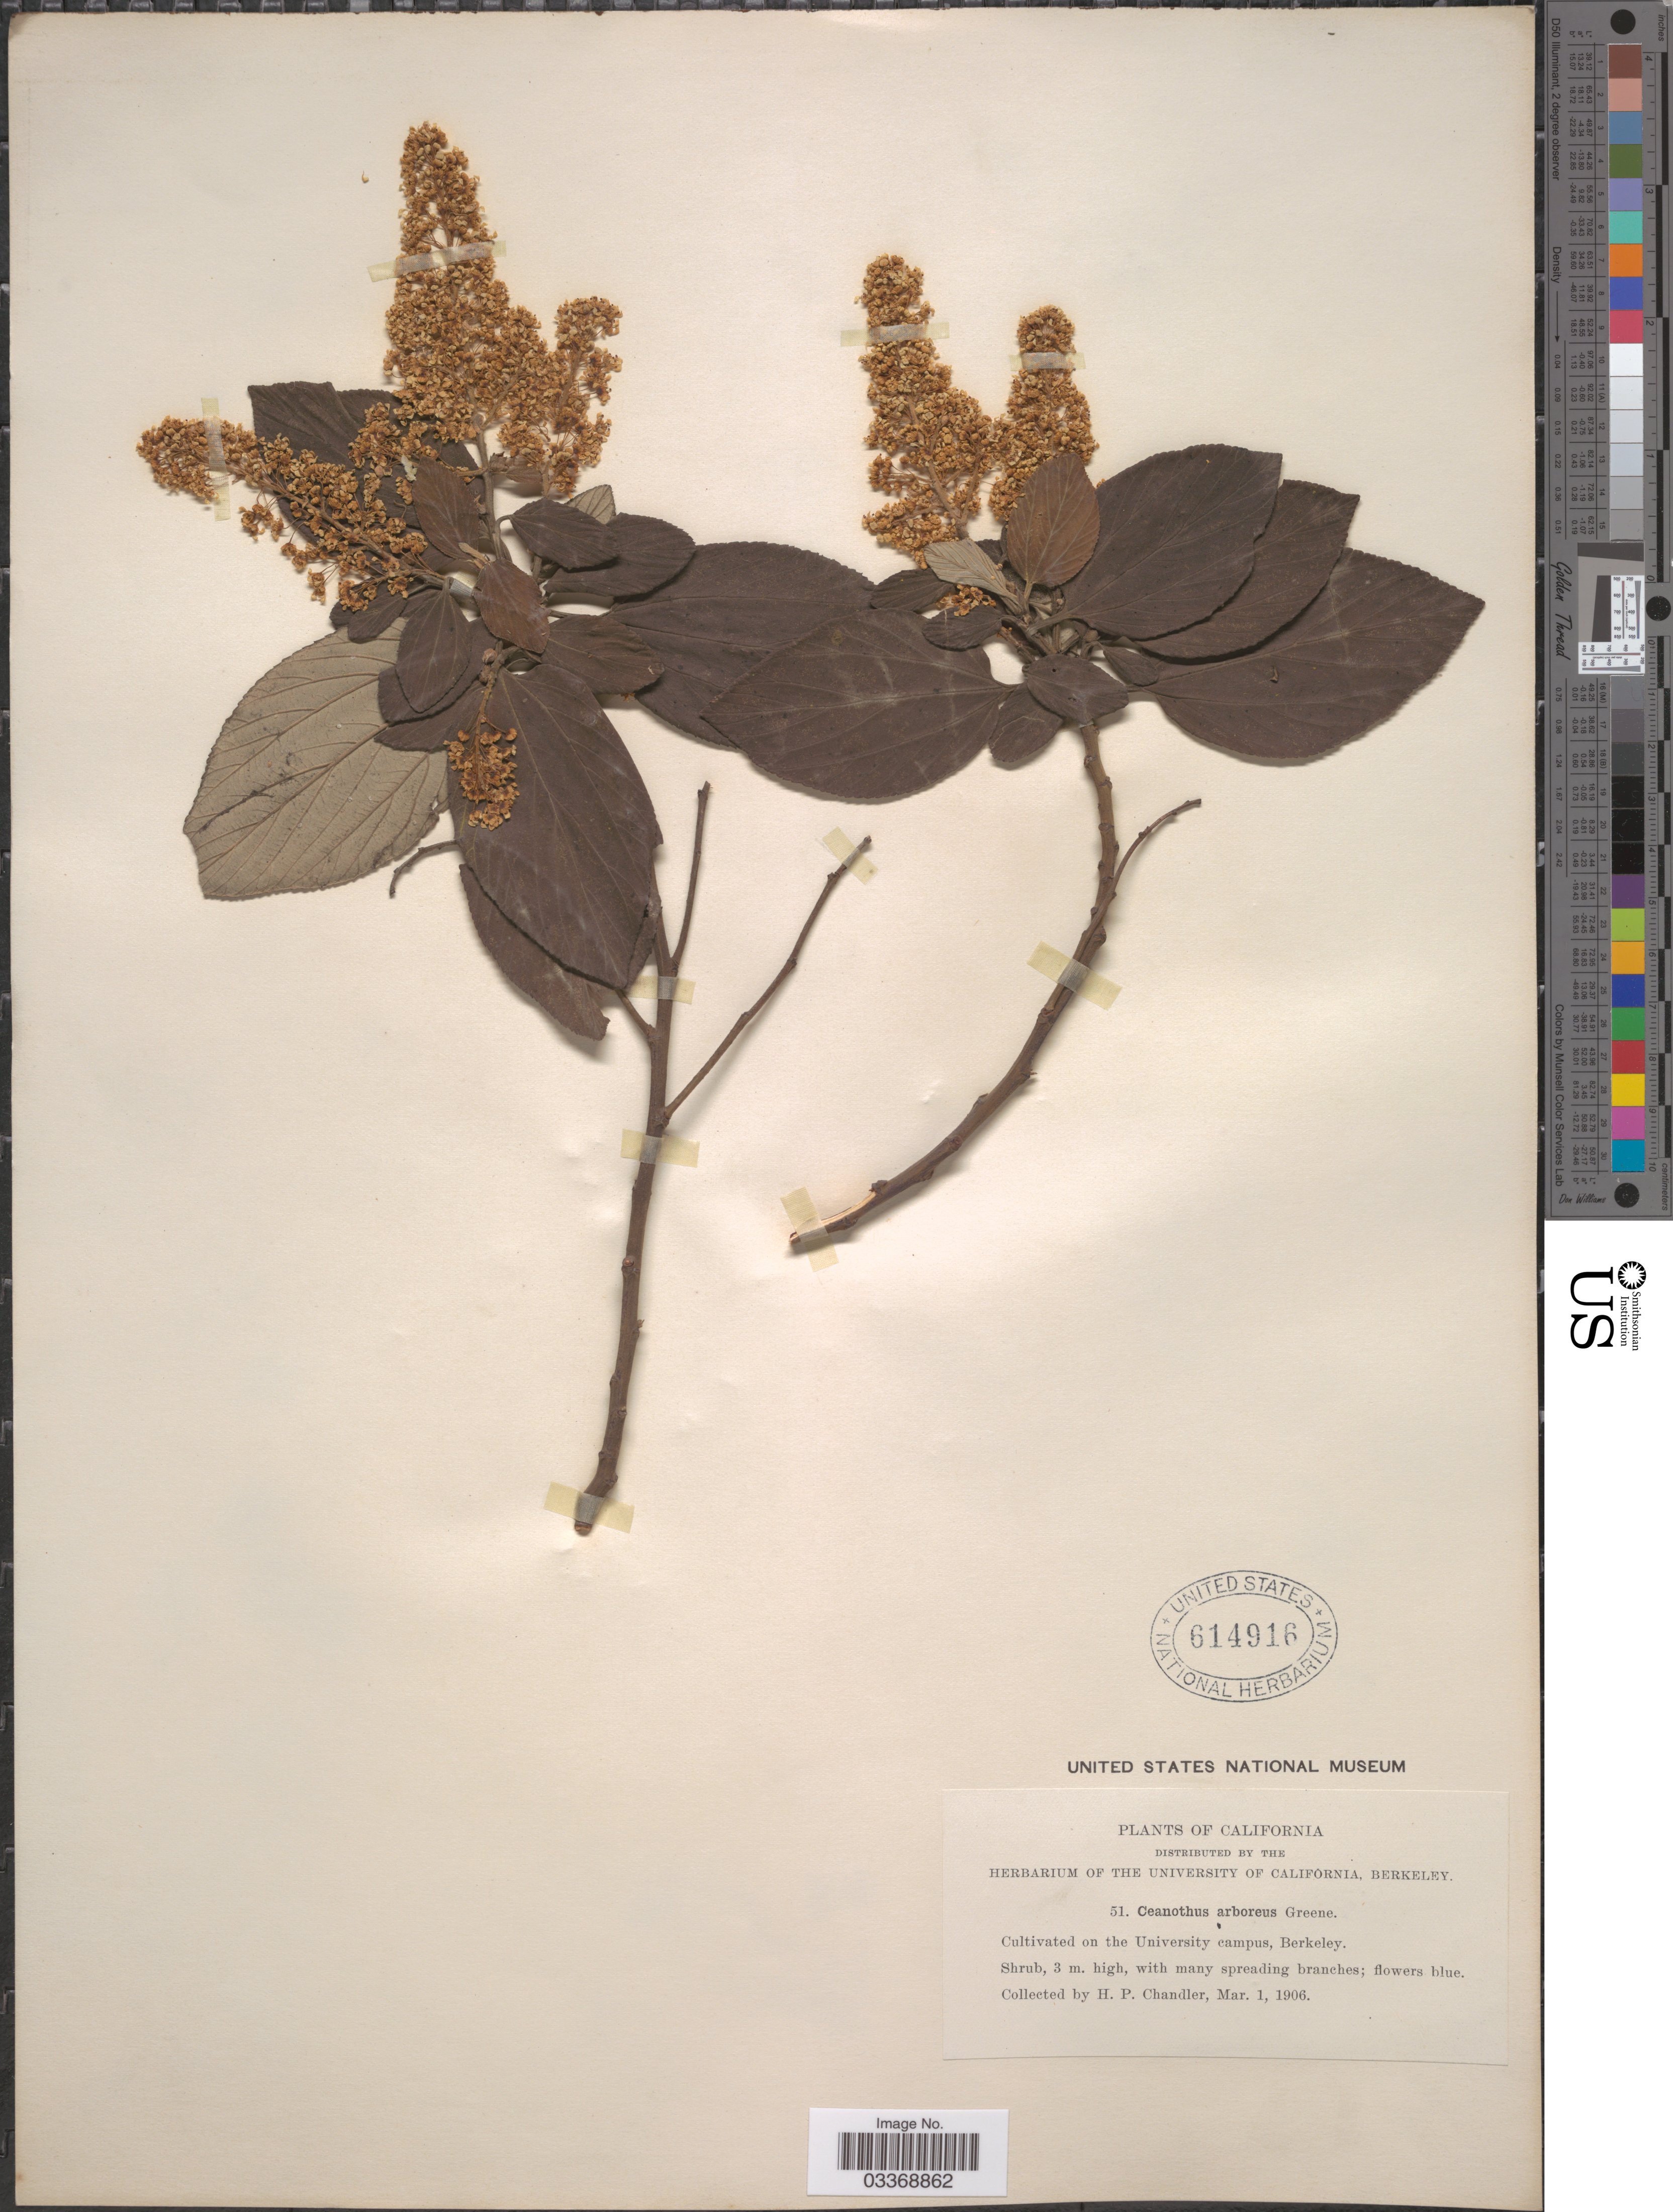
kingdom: Plantae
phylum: Tracheophyta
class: Magnoliopsida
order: Rosales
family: Rhamnaceae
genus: Ceanothus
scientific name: Ceanothus arboreus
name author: Greene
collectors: H. Chandler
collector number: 51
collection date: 1906-03-01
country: United States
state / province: California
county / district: Alameda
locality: The University Campus, Berkeley.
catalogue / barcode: US 614916